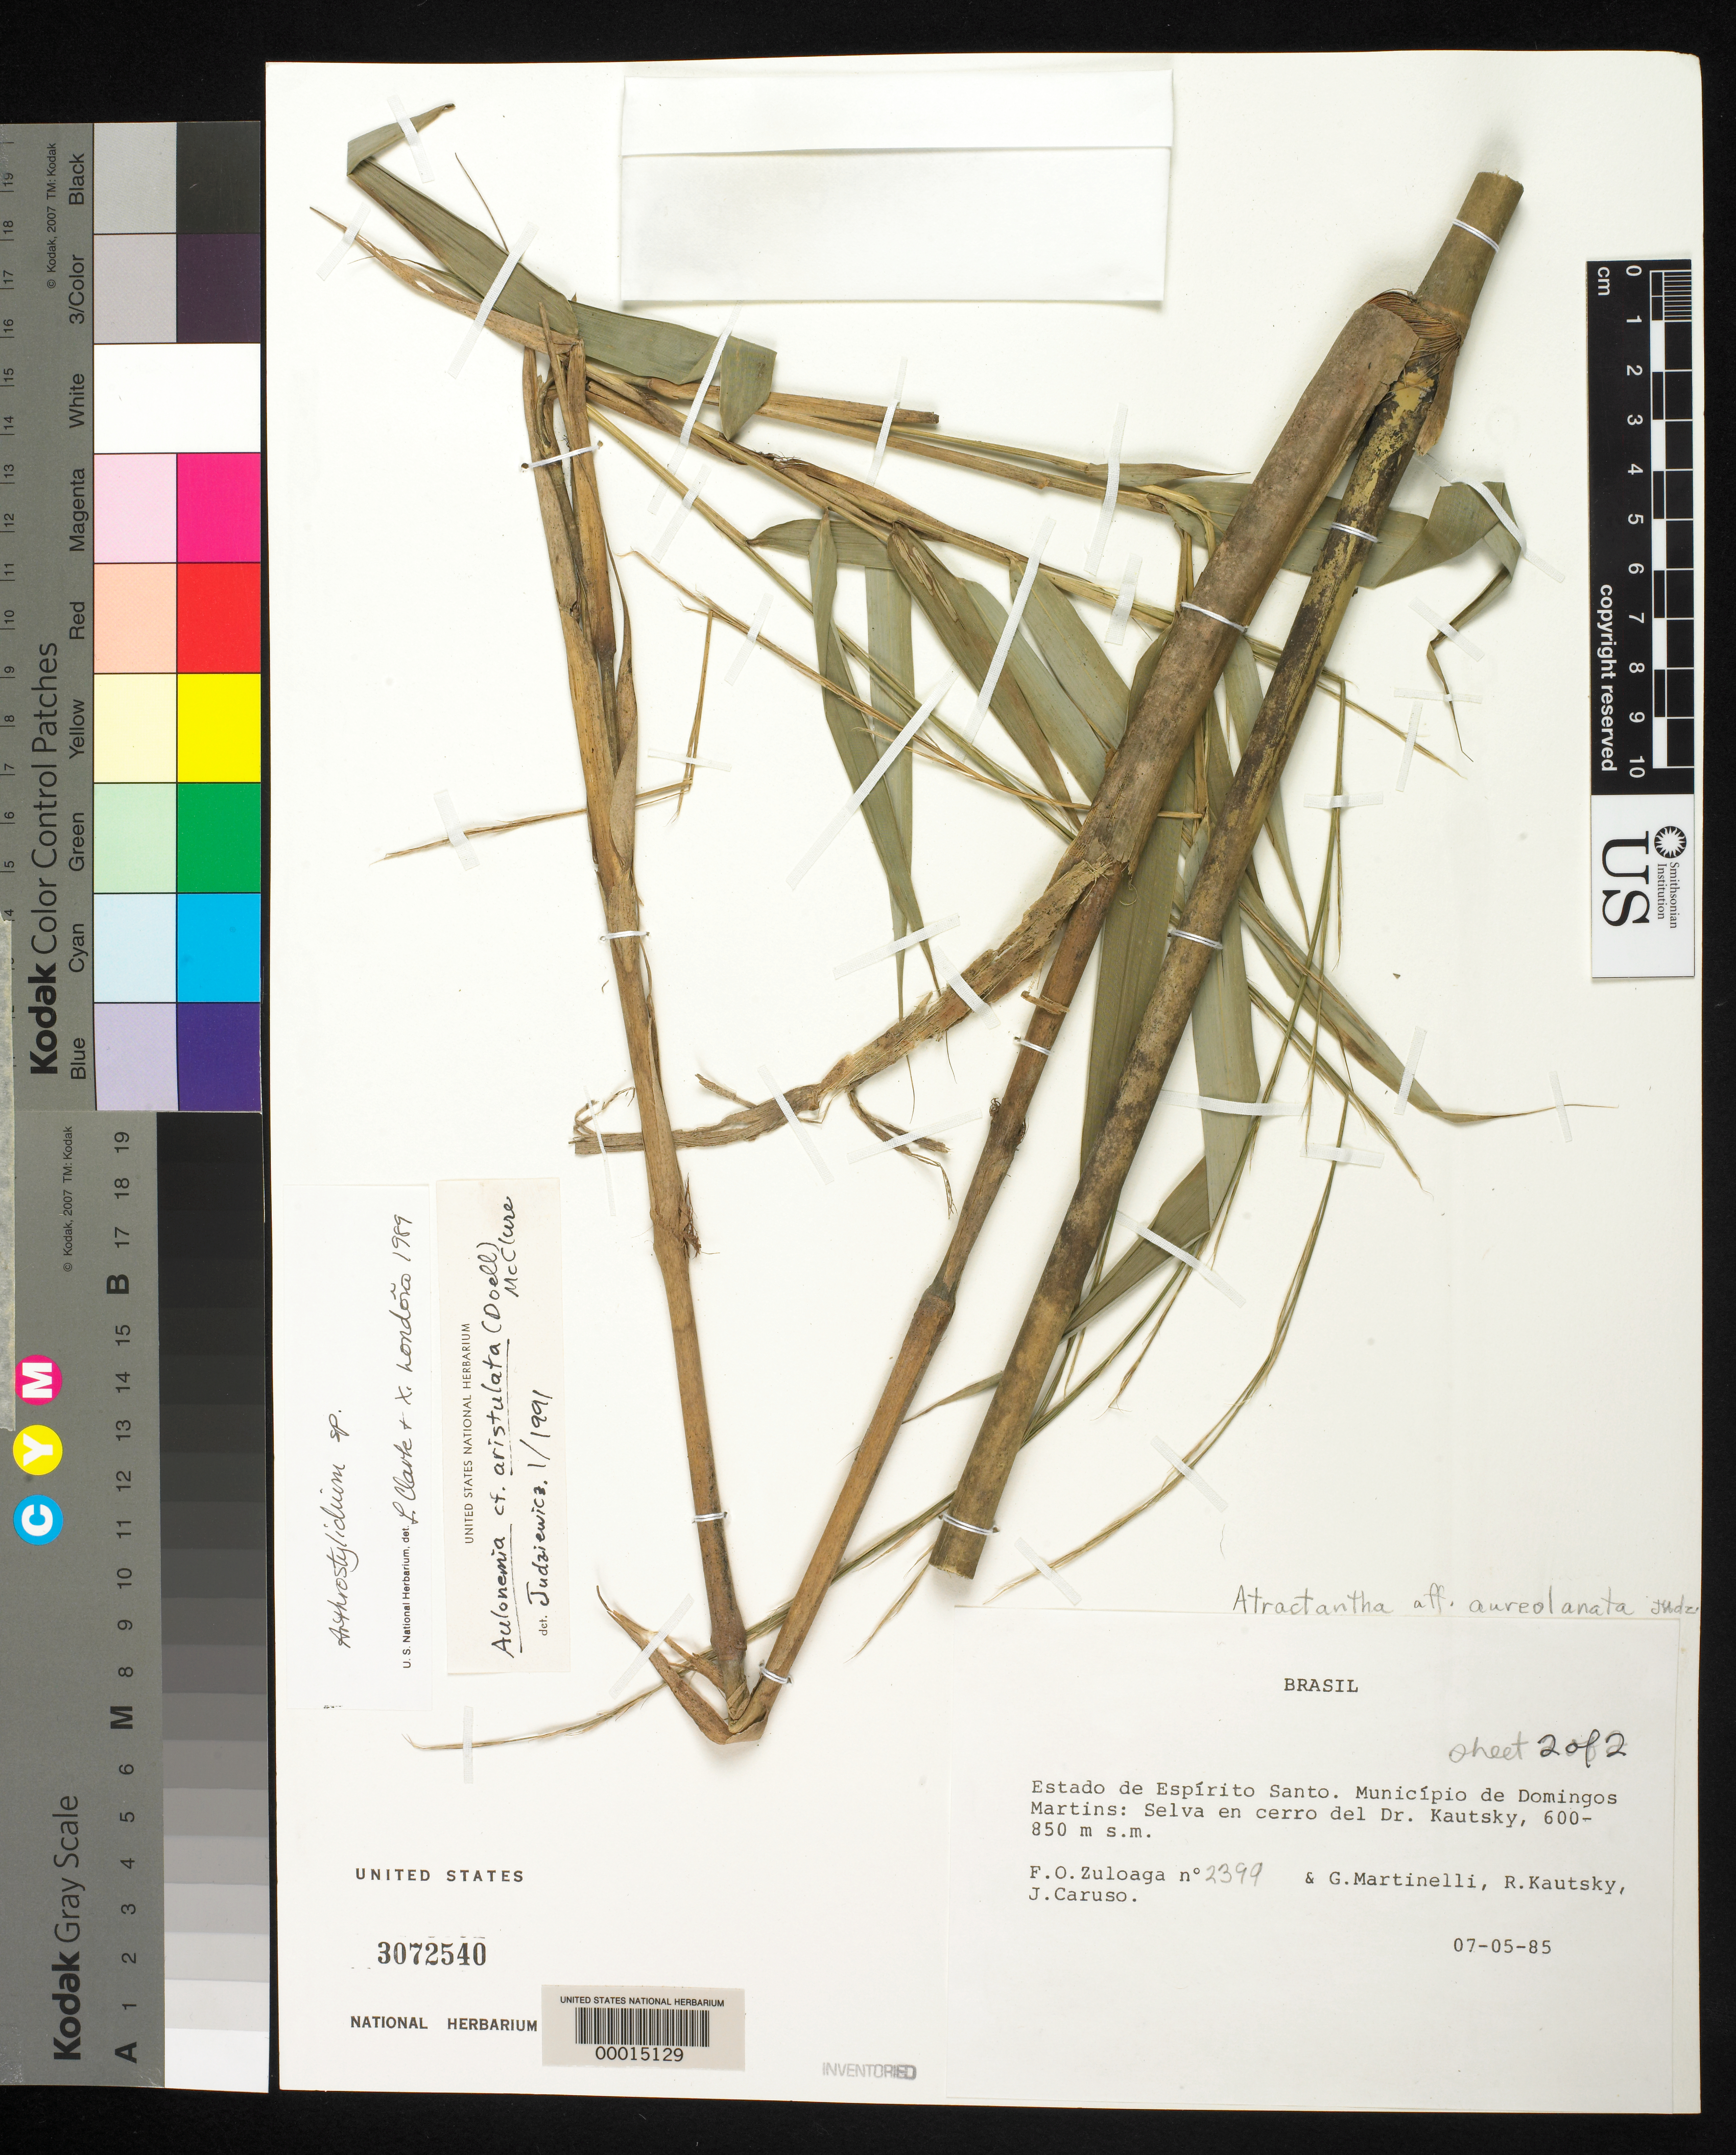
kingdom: Plantae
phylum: Tracheophyta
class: Liliopsida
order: Poales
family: Poaceae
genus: Atractantha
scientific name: Atractantha aureolanata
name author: Judz.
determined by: Judziewicz, E. J.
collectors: F. O. Zuloaga, G. Martinelli, R. Kautsky & J. Caruso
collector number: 2399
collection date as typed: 05 Jul 1985 or 07 May 1985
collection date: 1985-05-07 or 1985-07-05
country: Brazil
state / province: Espírito Santo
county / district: Domingos Martins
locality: Forest in cerro of Dr. Kautsky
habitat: Forest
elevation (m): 600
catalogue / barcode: US 3072540